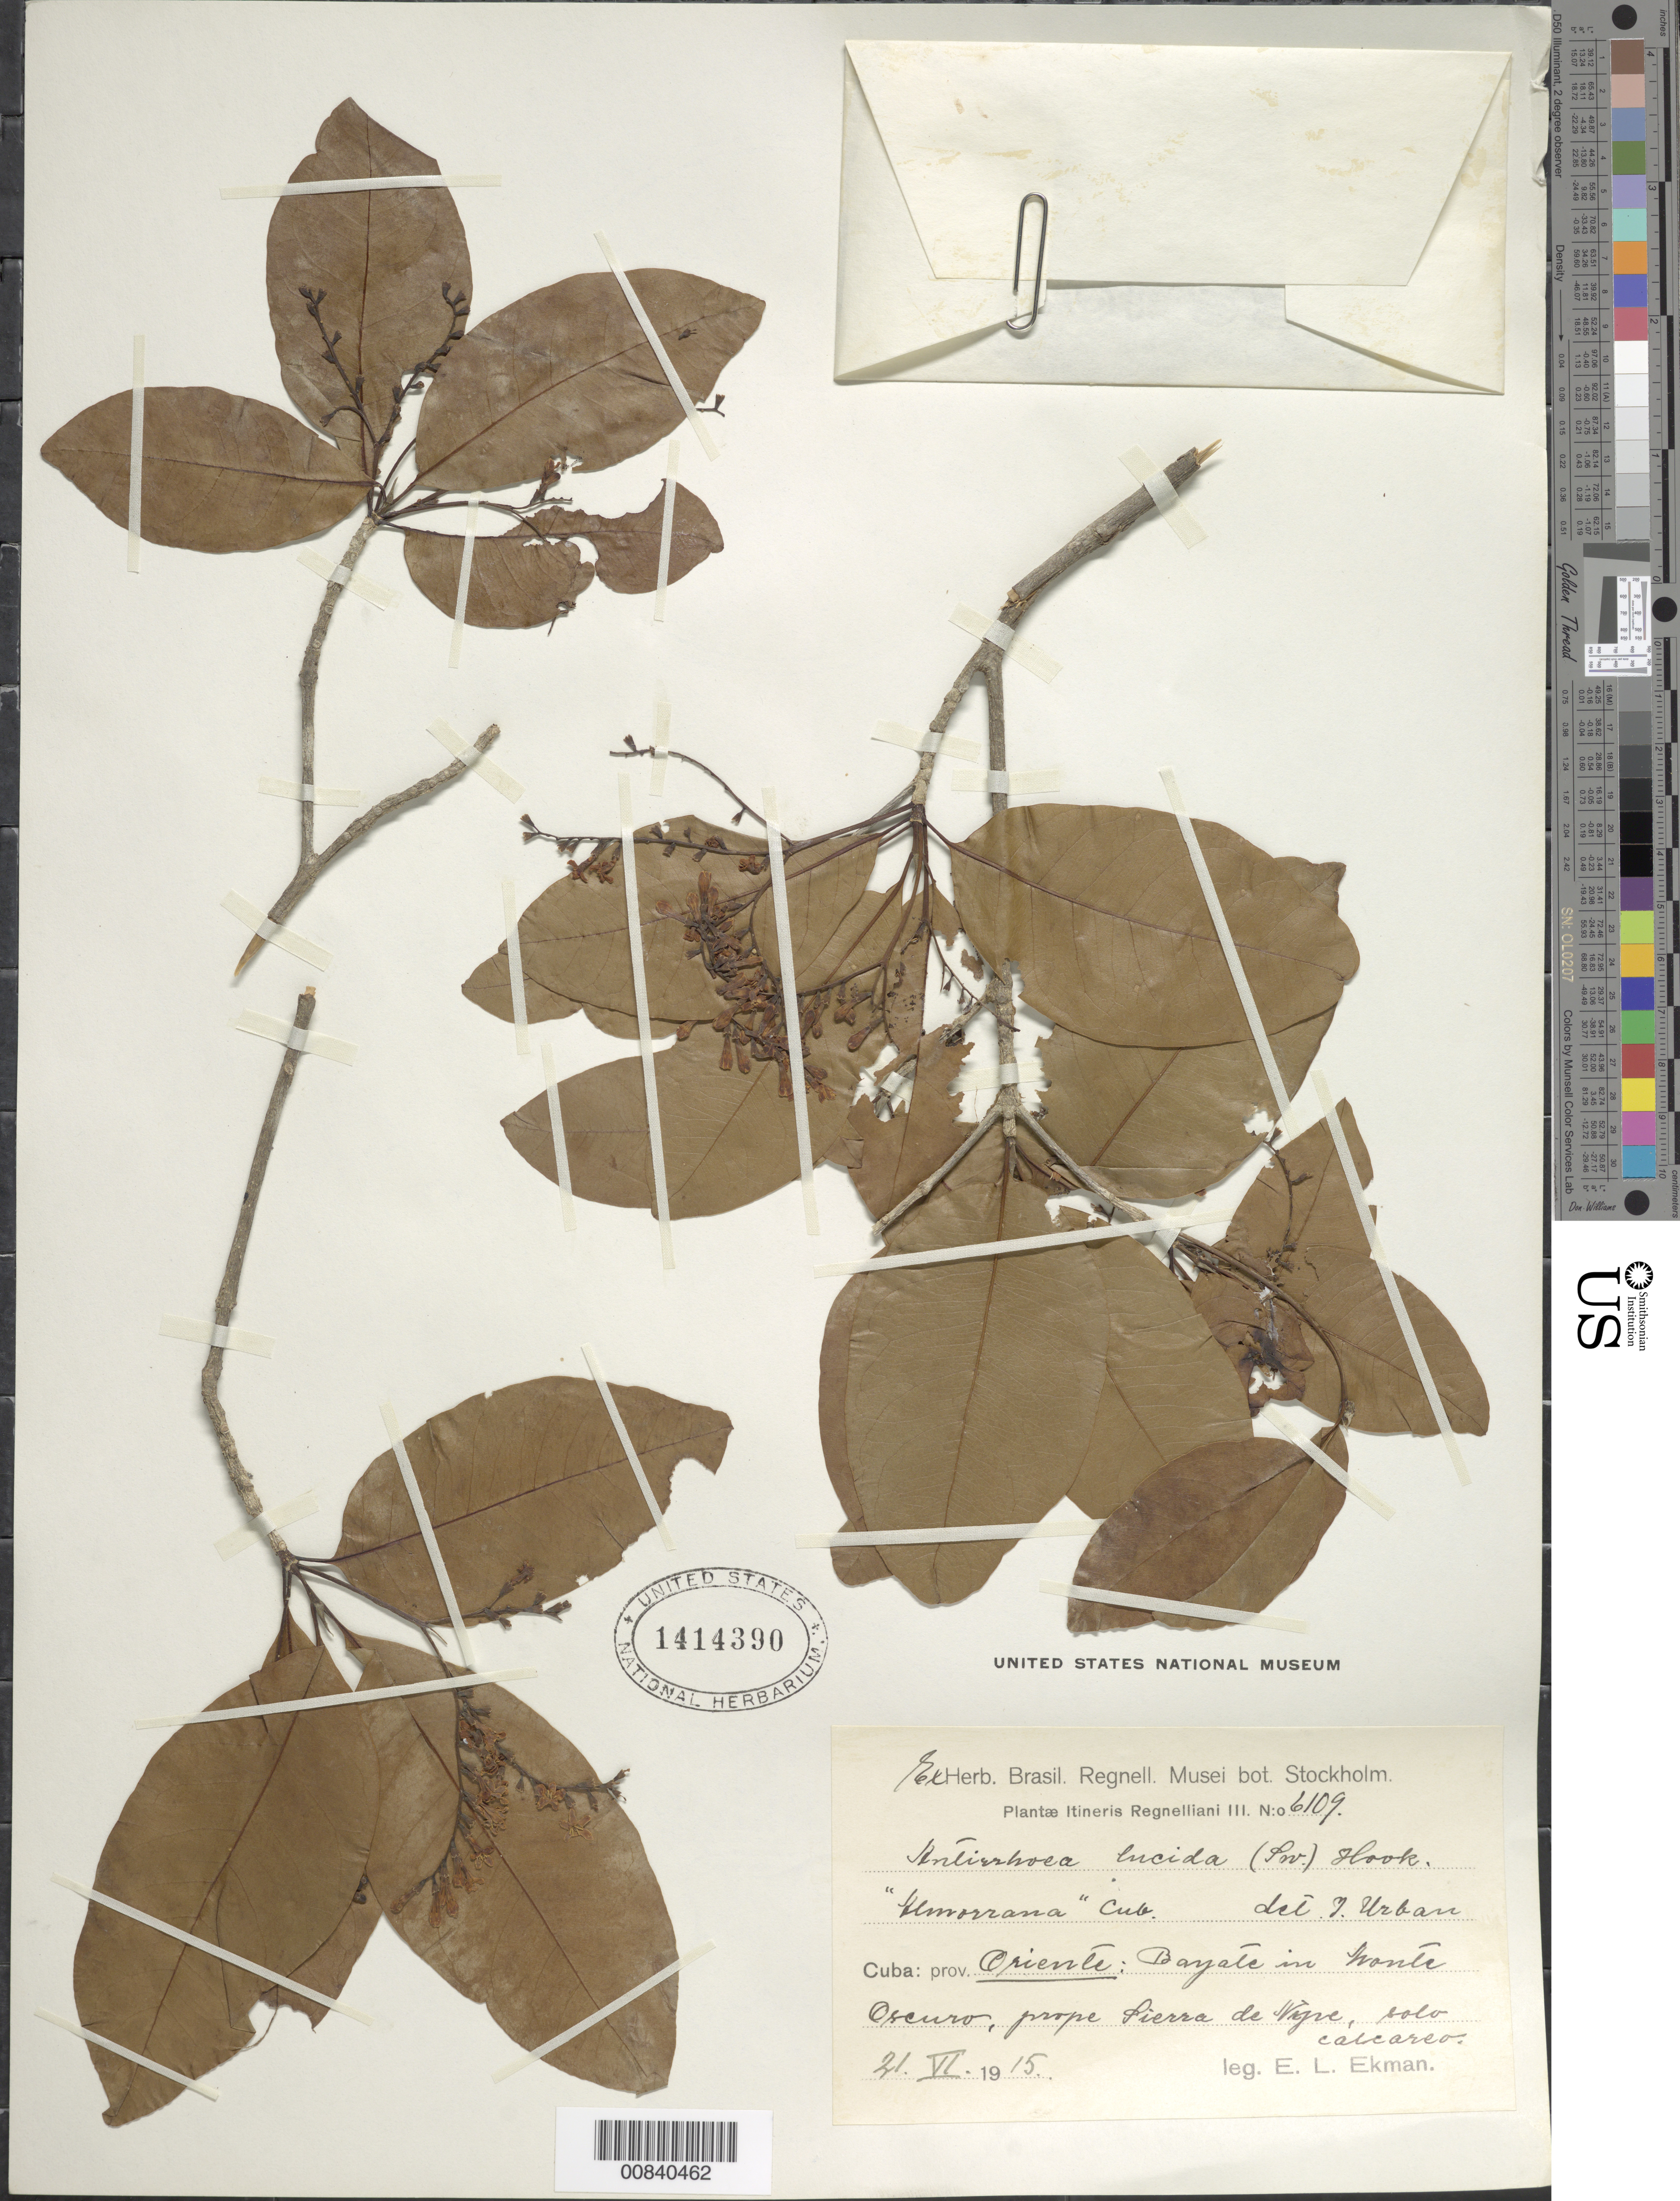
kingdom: Plantae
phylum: Tracheophyta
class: Magnoliopsida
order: Gentianales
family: Rubiaceae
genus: Stenostomum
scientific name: Stenostomum lucidum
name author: (Sw.) C.F. Gaertn.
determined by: Urban, Ignatz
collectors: E. L. Ekman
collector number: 6109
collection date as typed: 21 Jun 1915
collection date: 1915-06-21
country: Cuba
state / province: Oriente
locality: Bayate in Monte Oscuro, prope Sierra de Nigre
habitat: Solo calcareo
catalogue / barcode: US 1414390